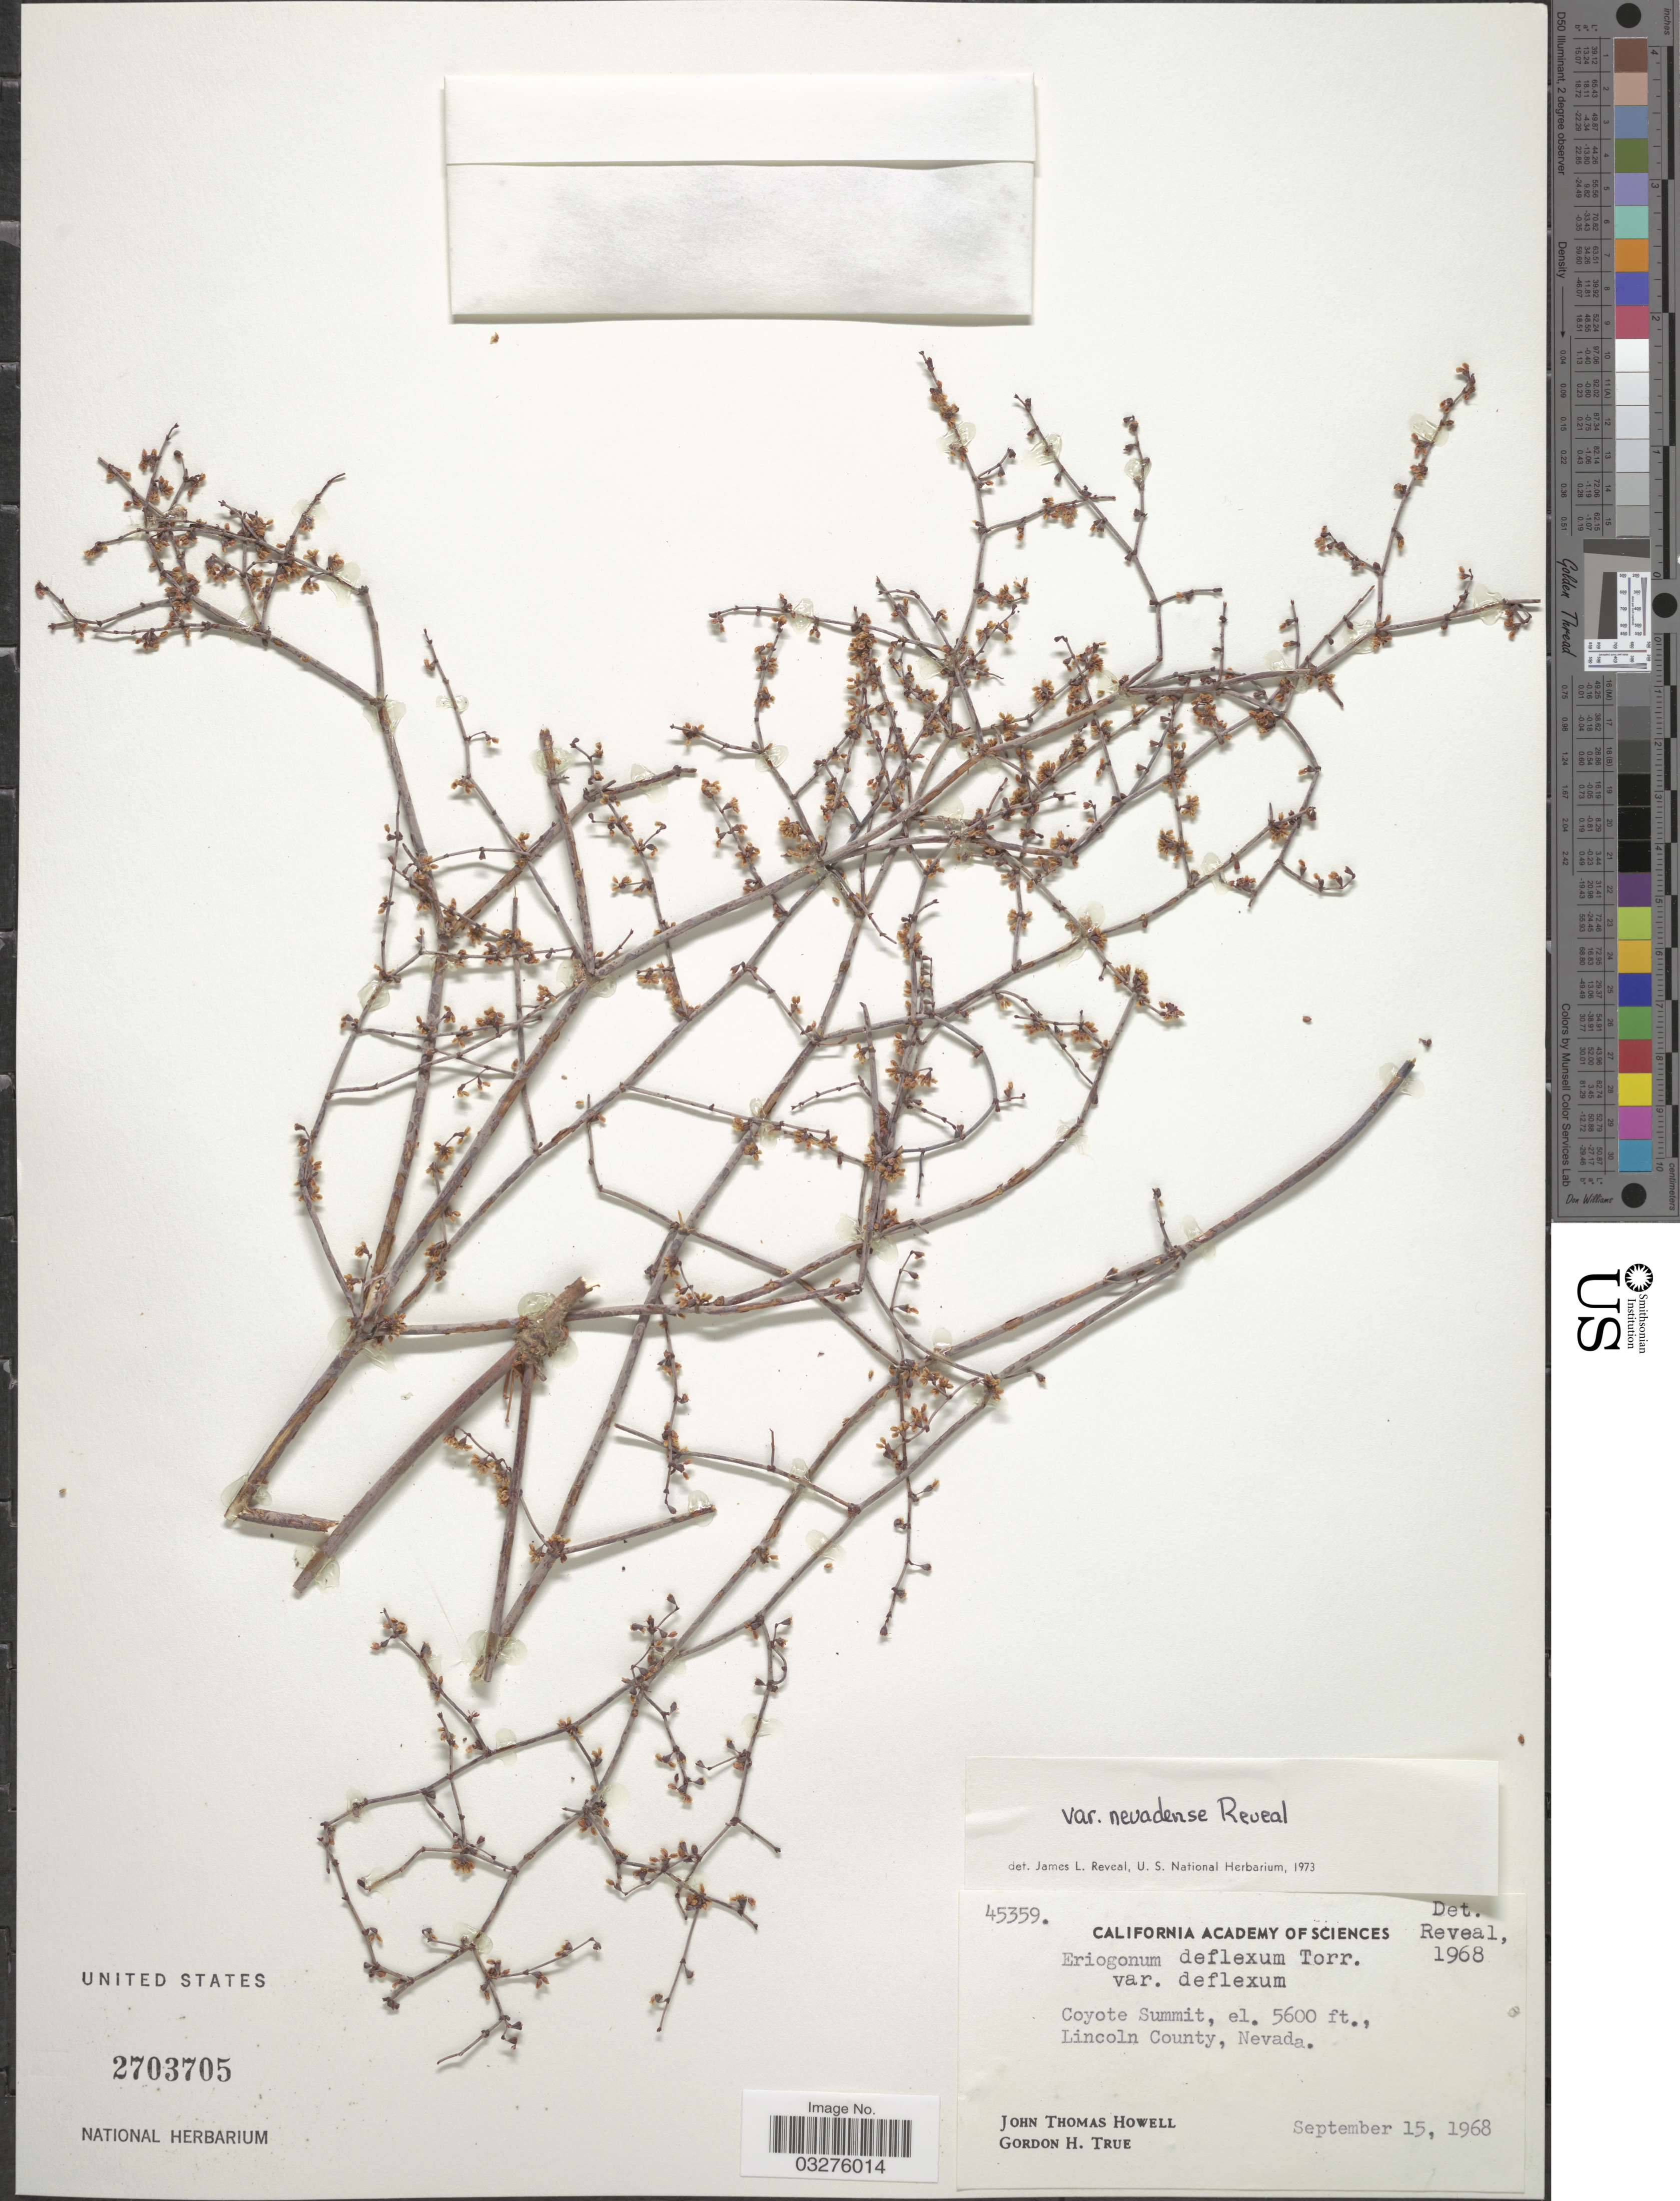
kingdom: Plantae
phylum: Tracheophyta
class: Magnoliopsida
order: Caryophyllales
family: Polygonaceae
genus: Eriogonum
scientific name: Eriogonum deflexum var. nevadense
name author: Reveal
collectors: J. T. Howell & G. H. True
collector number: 45359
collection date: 1968-09-15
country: United States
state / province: Nevada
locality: Coyote Summit, Lincoln County.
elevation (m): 1707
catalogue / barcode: US 2703705